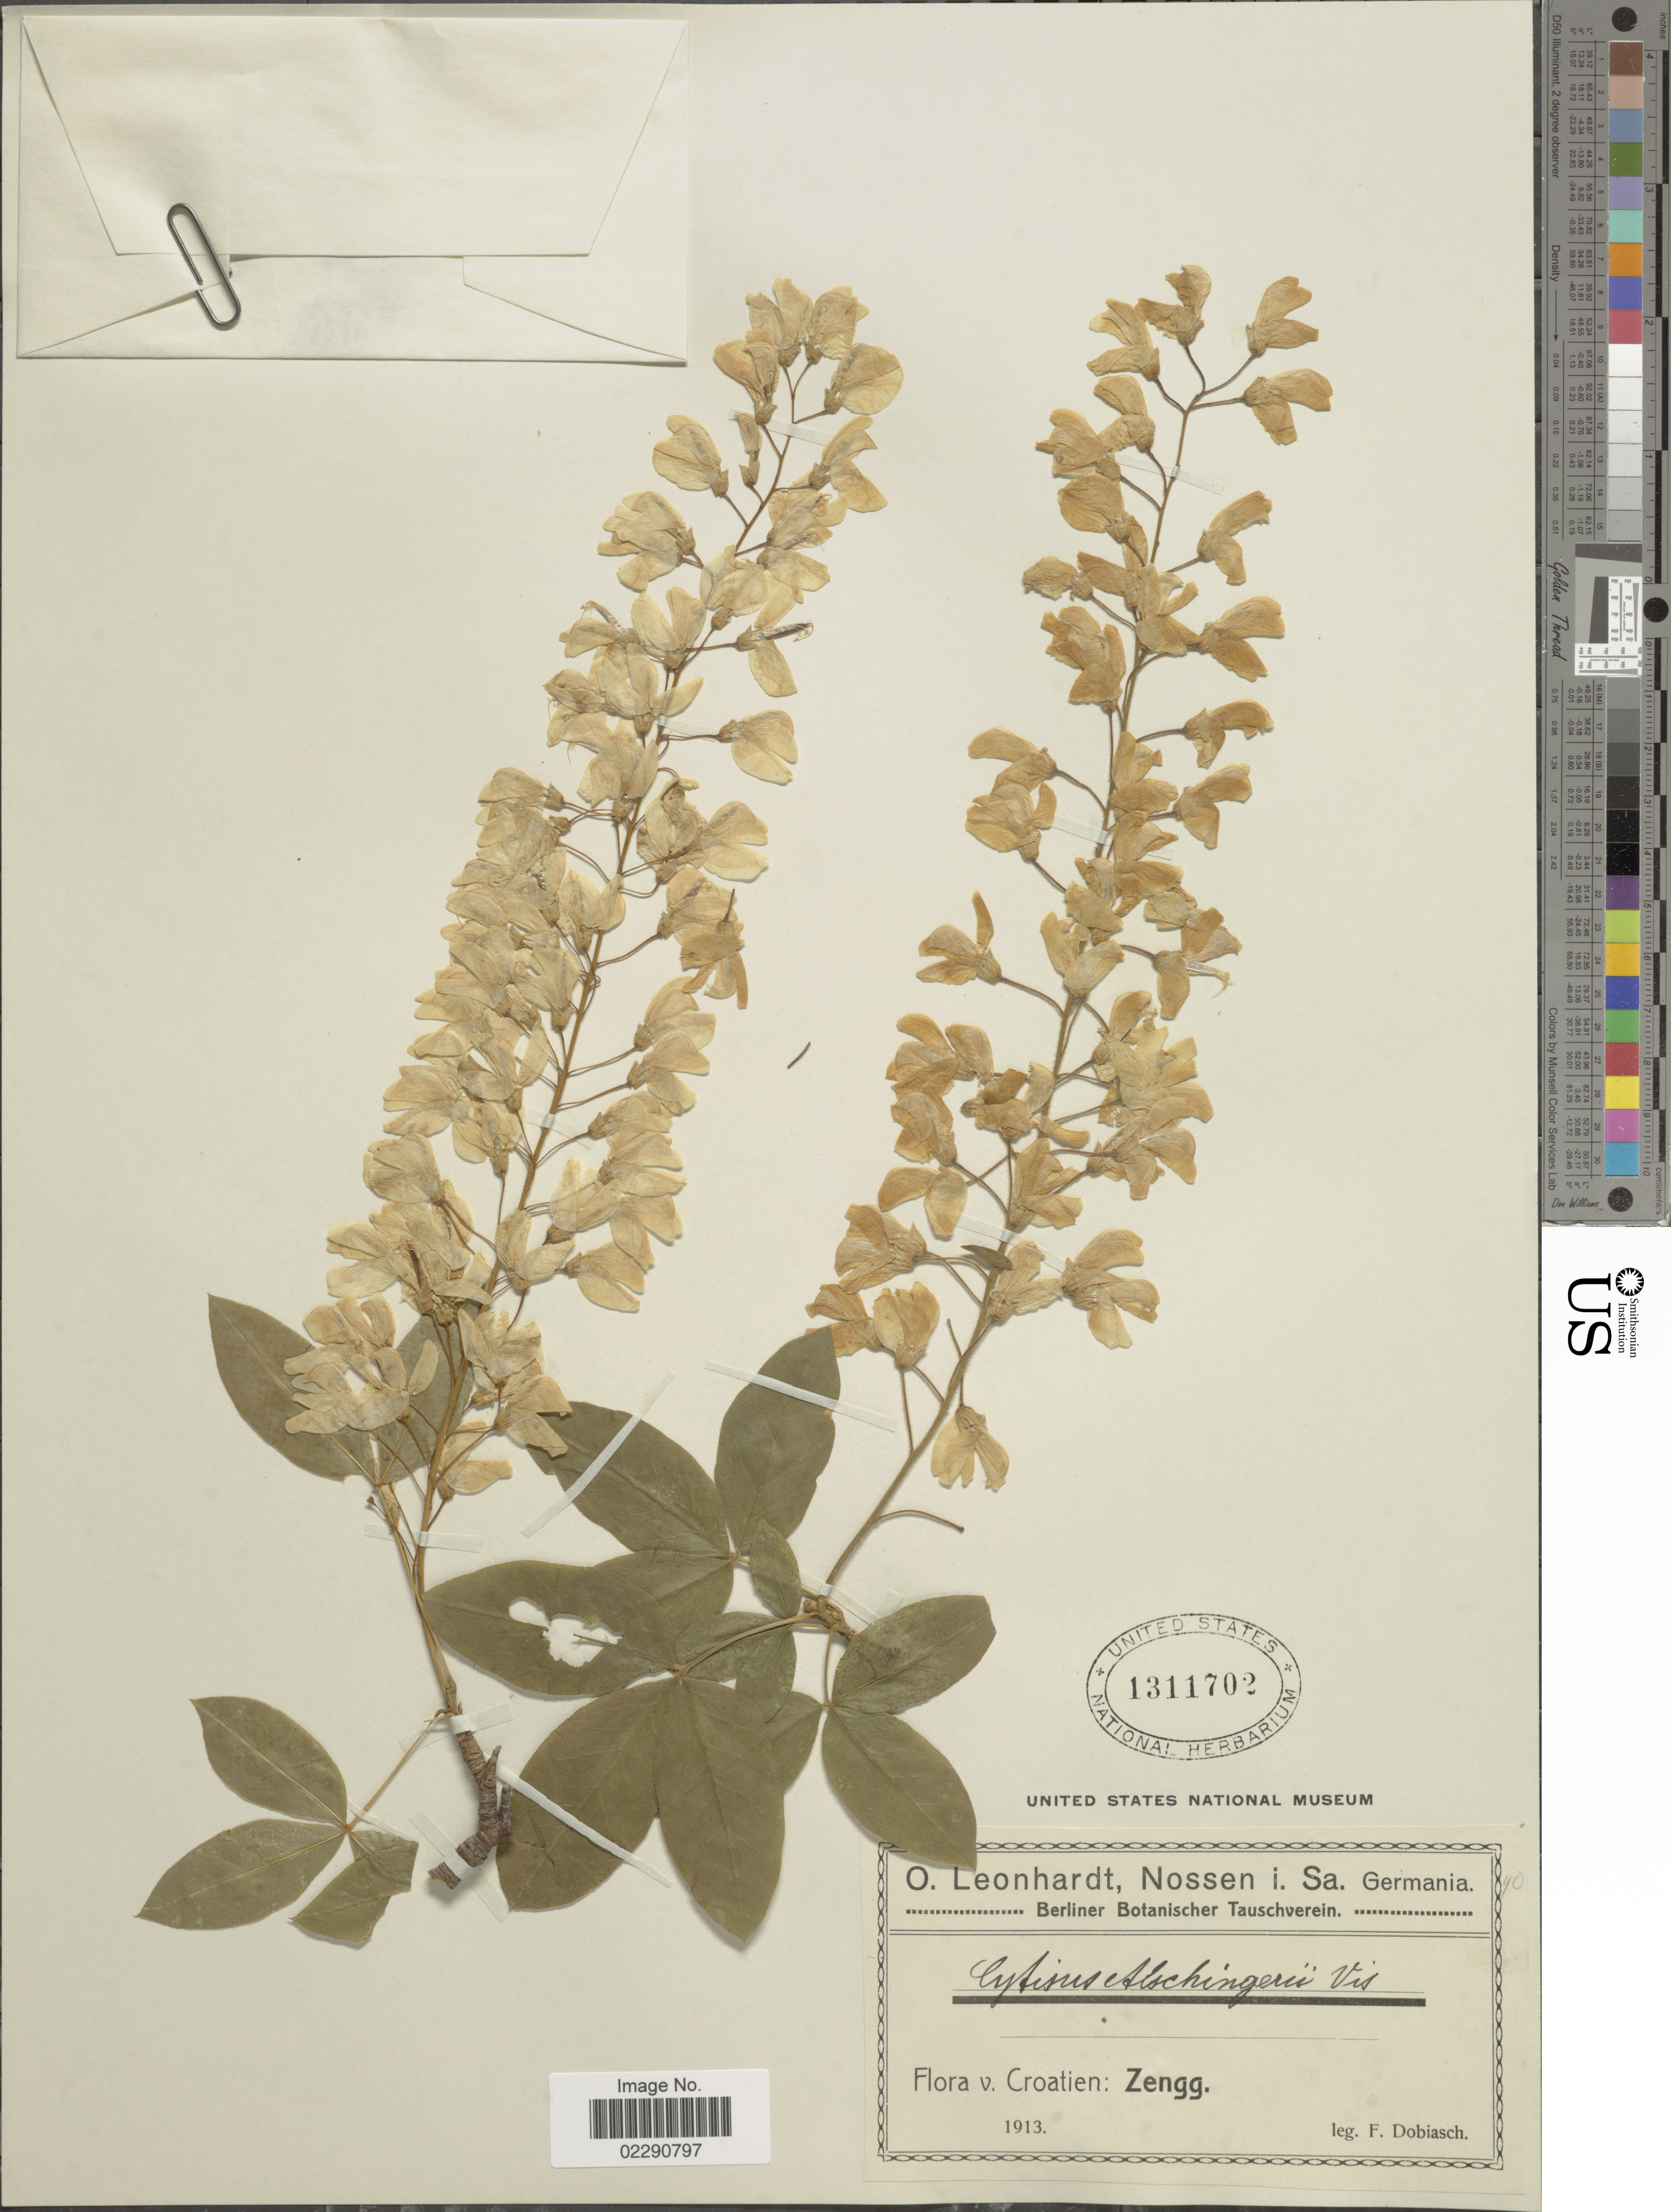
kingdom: Plantae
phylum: Tracheophyta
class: Magnoliopsida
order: Fabales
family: Fabaceae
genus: Laburnum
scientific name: Laburnum anagyroides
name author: Medik.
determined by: Strong, Mark T., (BOT), Smithsonian Institution - National Museum of Natural History (UNITED STATES)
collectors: F. Dobiasch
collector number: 40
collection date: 1913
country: Croatia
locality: Croatien, Zengg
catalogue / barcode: US 1311702